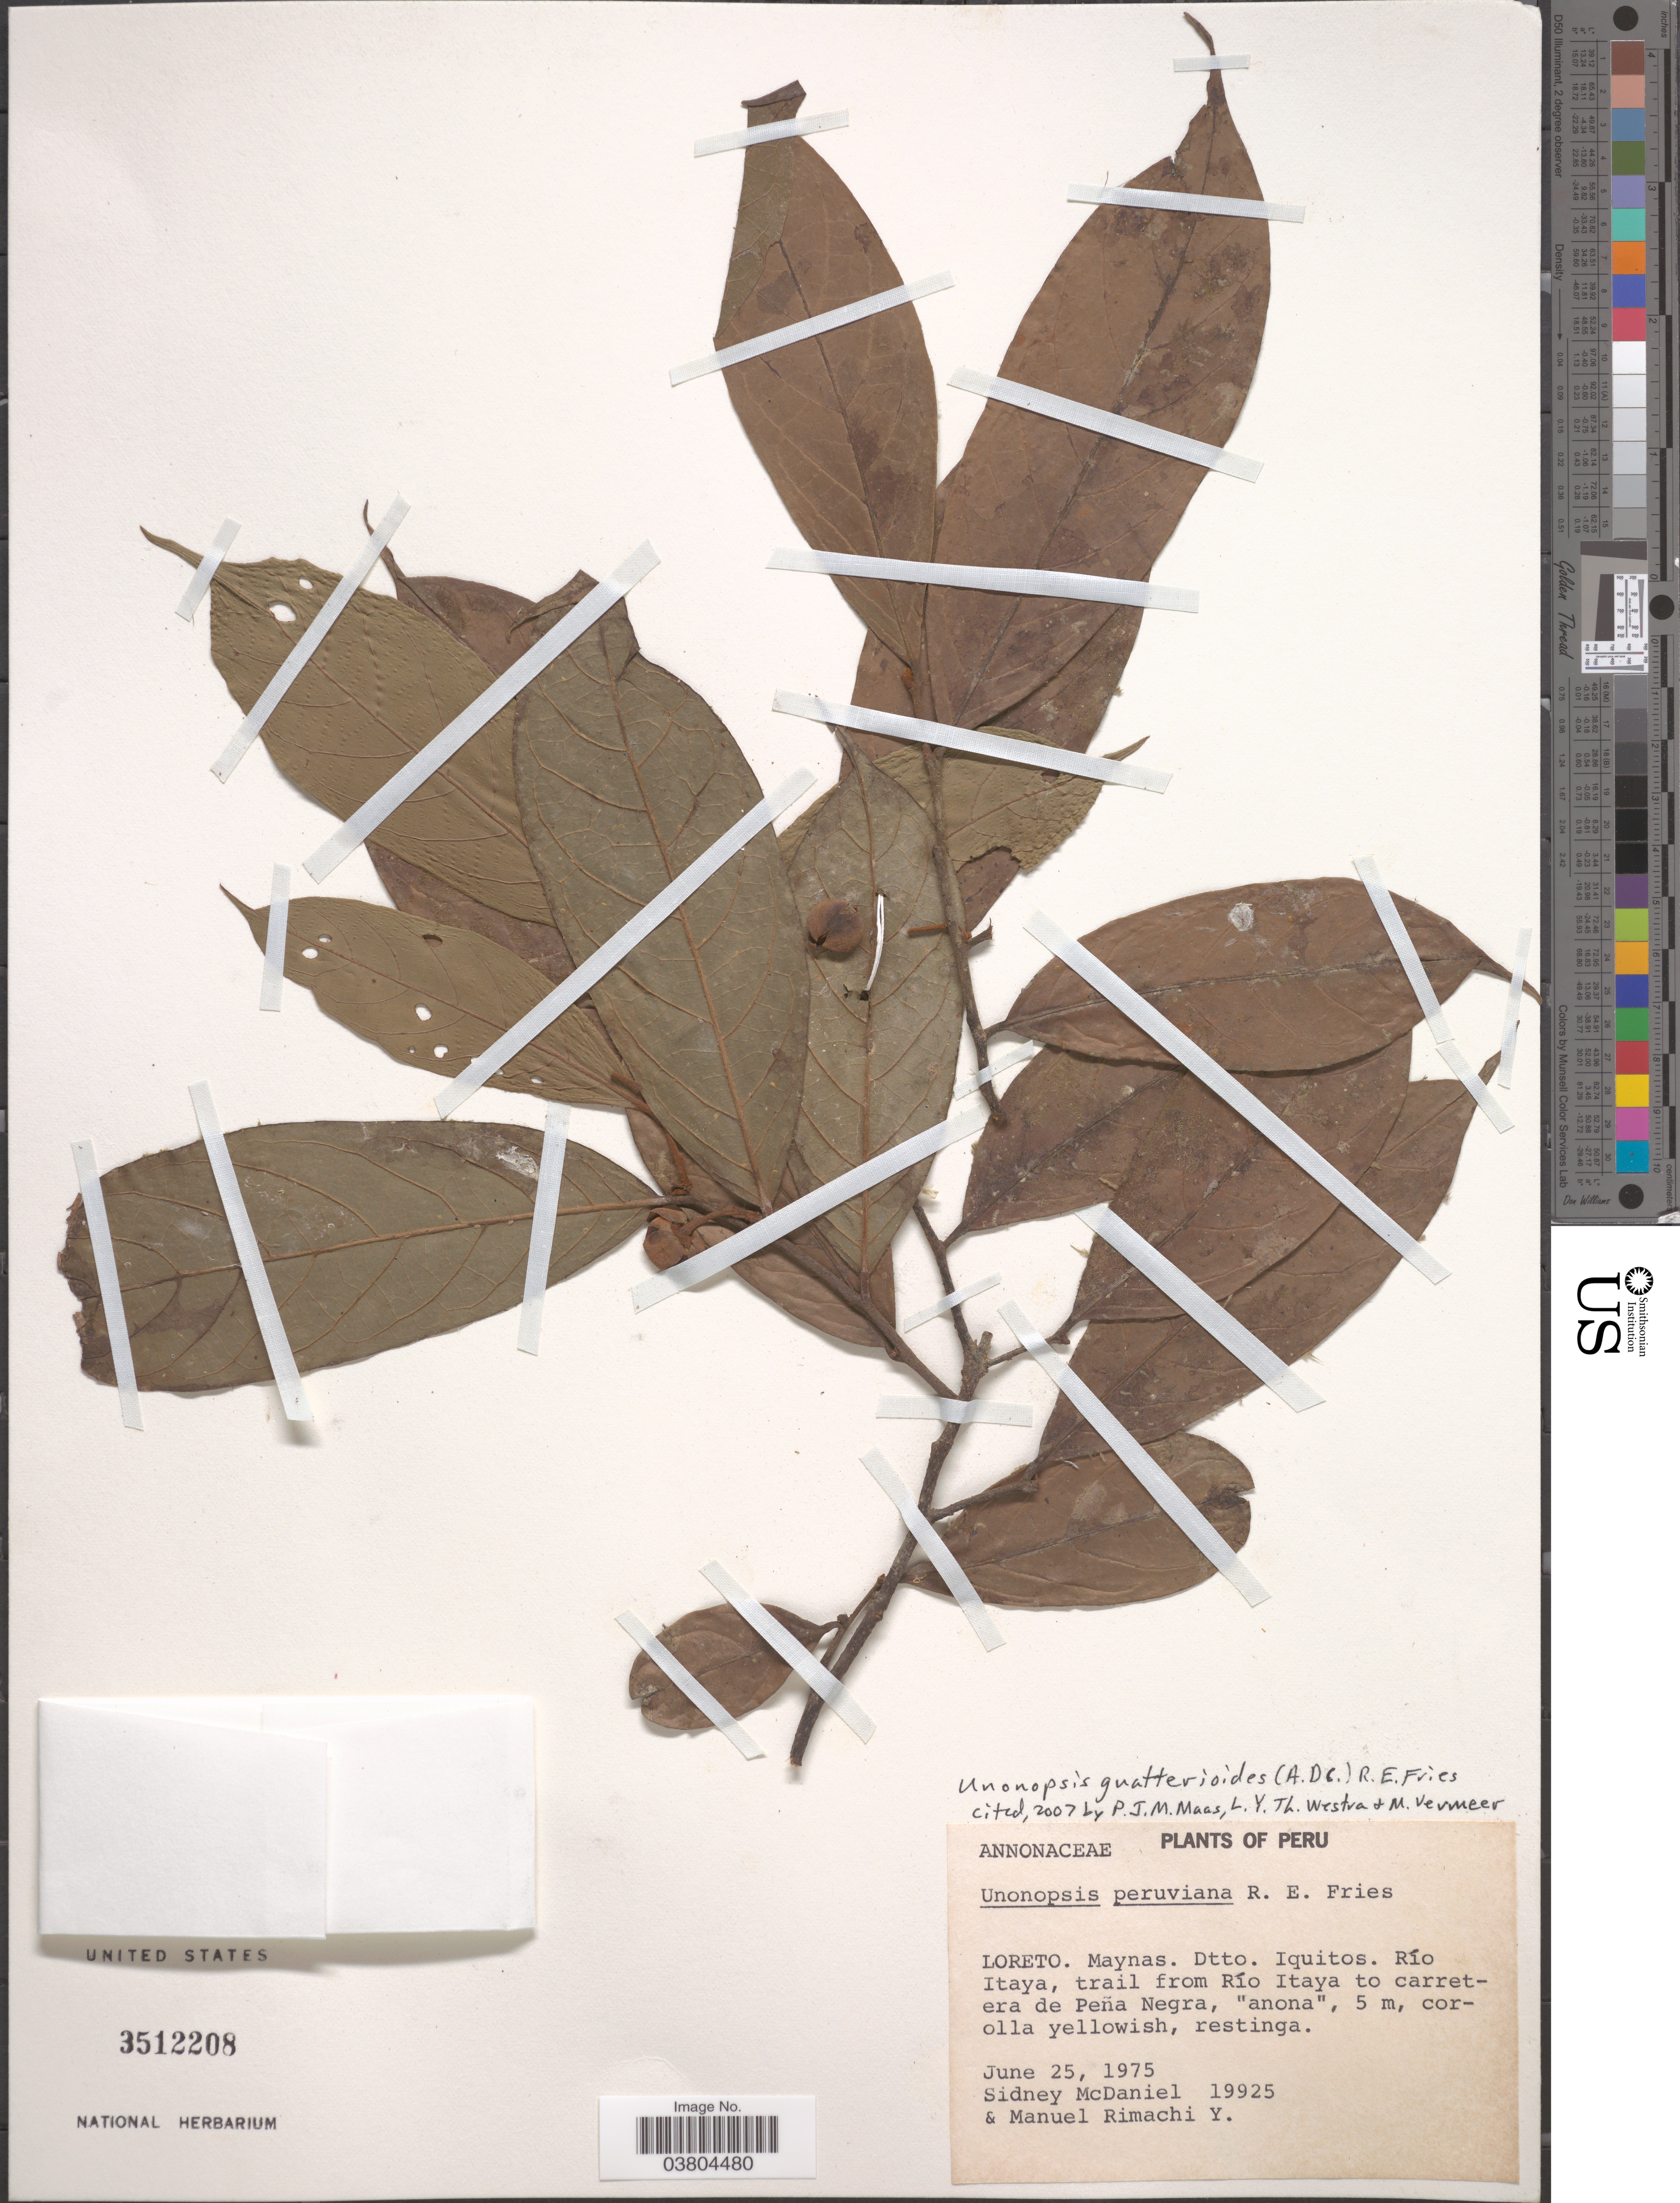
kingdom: Plantae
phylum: Tracheophyta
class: Magnoliopsida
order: Magnoliales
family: Annonaceae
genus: Unonopsis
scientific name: Unonopsis guatterioides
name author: (A. DC.) R.E. Fr.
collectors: S. McDaniel & M. Rimachi Y.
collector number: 19925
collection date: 1975-06-25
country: Peru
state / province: Loreto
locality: Maynas: Dtto. Iquitos. Río Itaya, trail from Río Itaya to carretera de Peña Negra.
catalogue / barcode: US 3512208